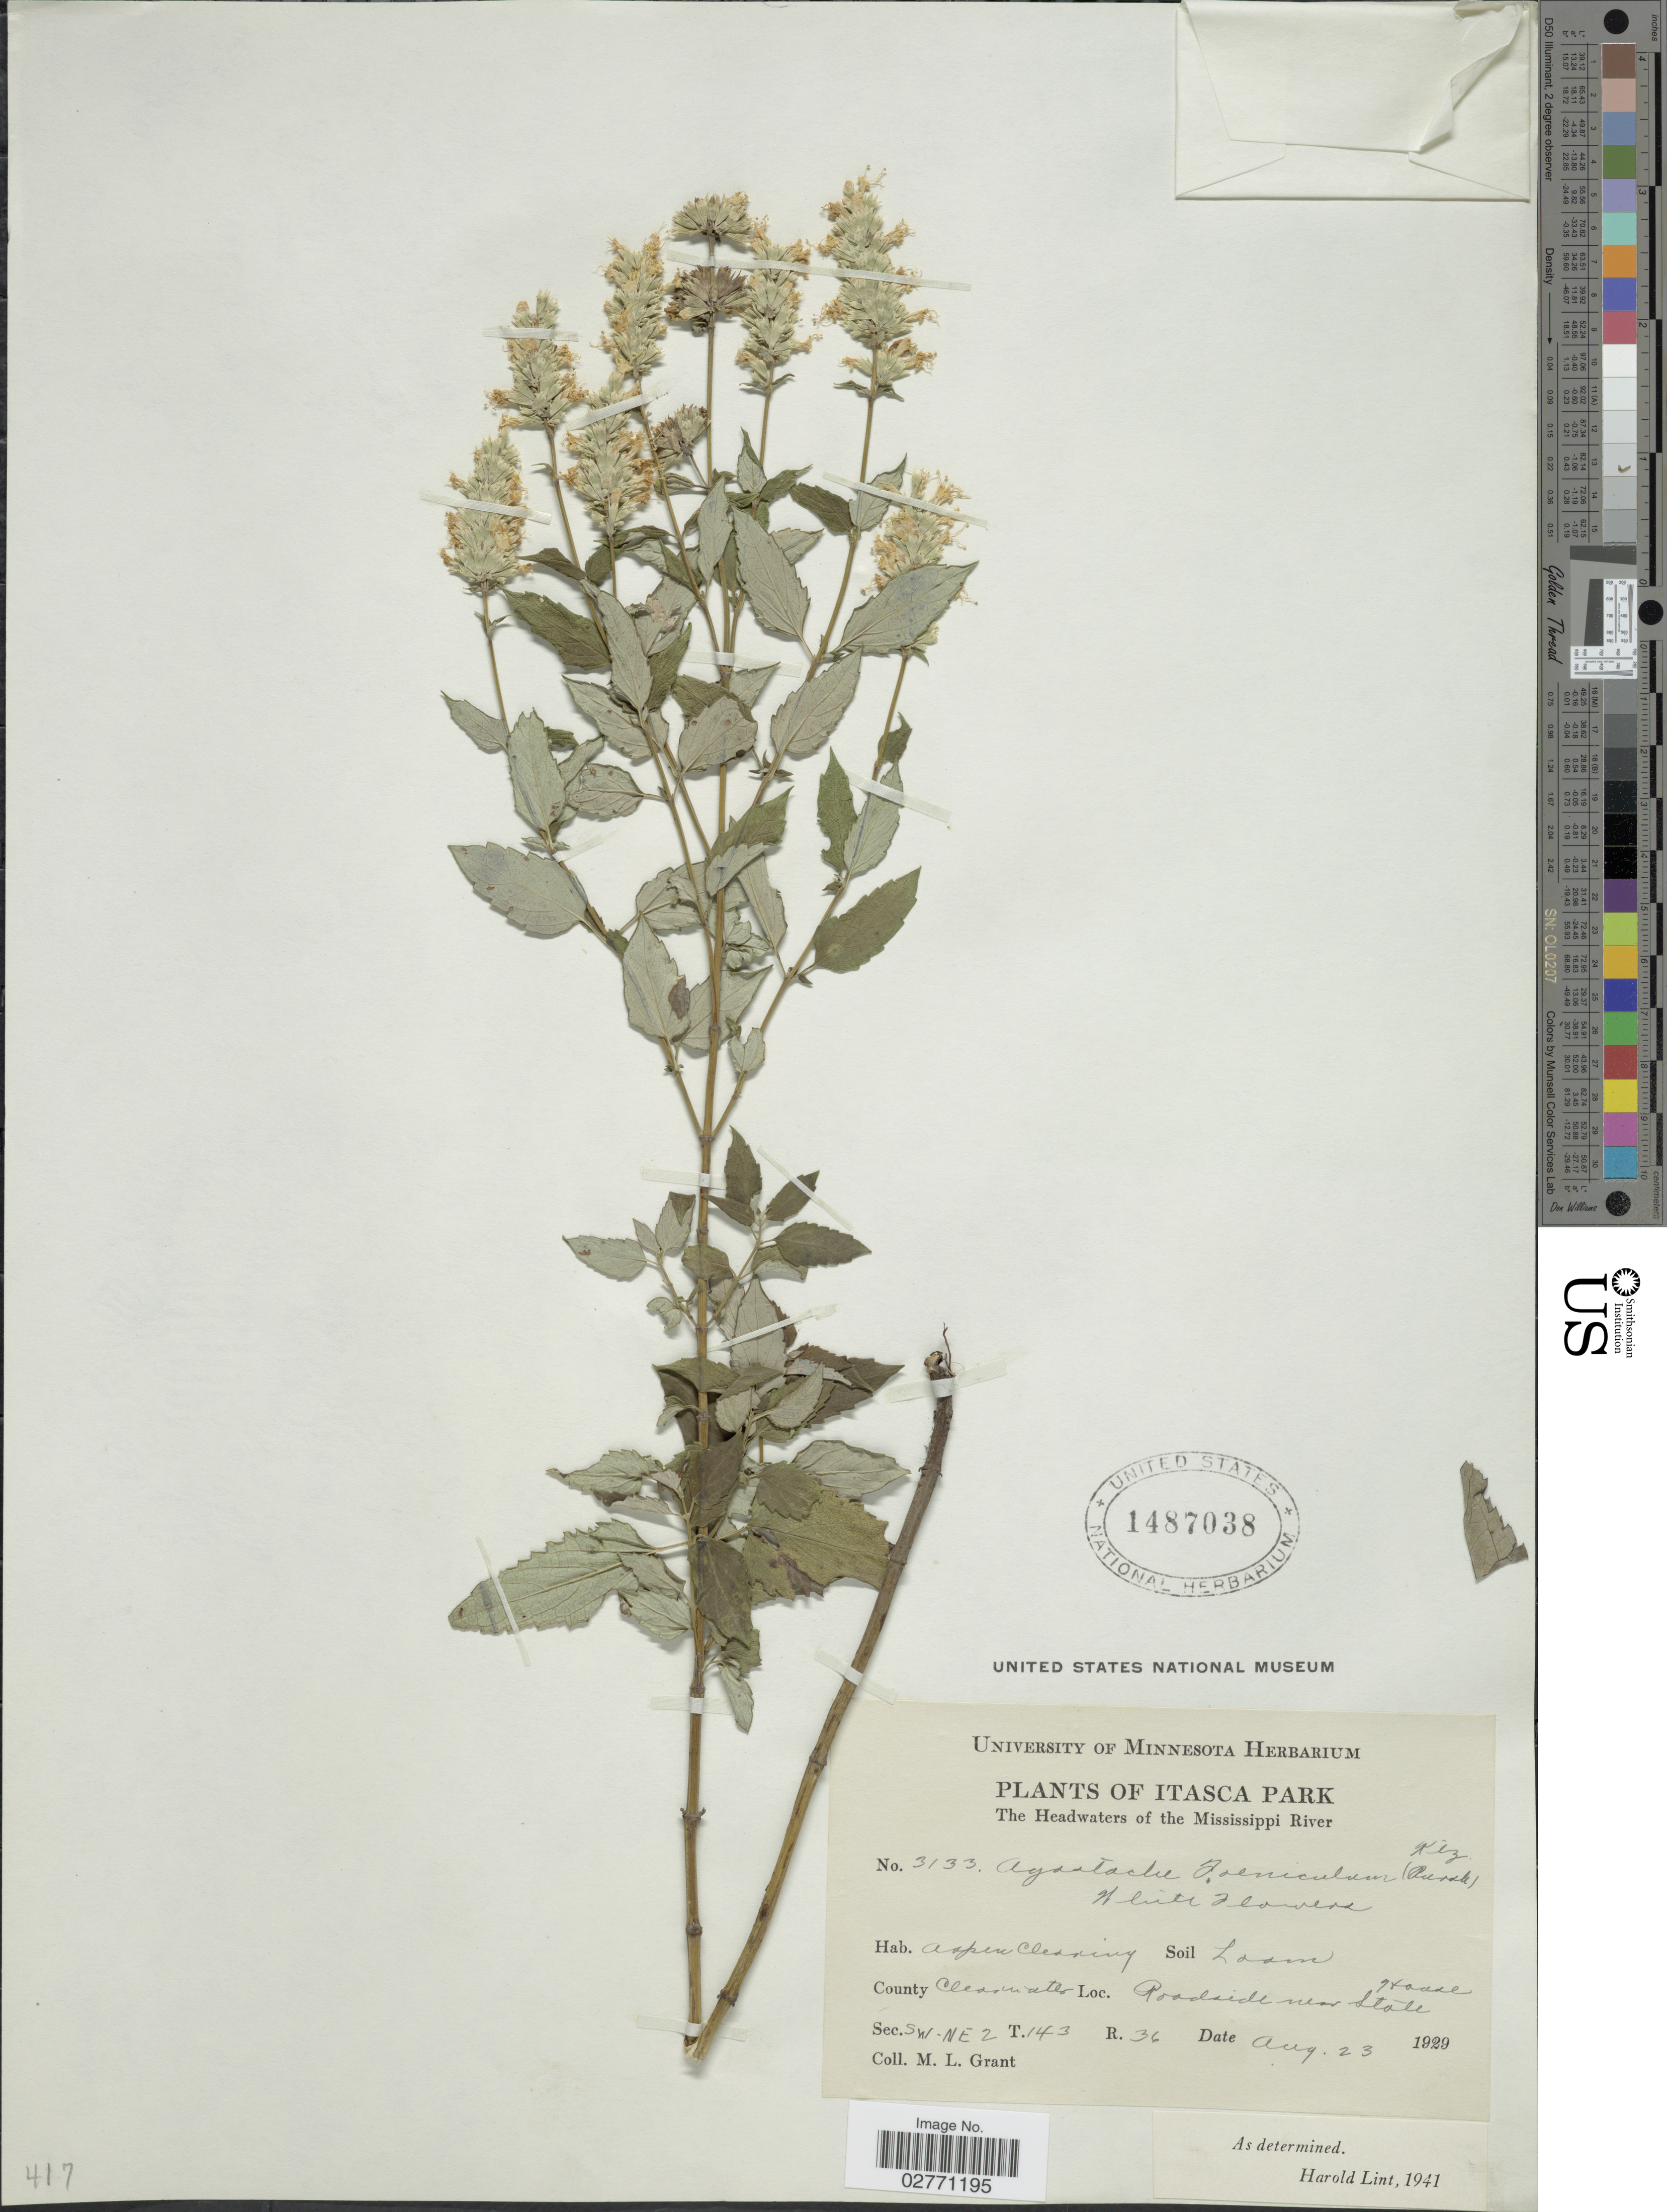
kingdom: Plantae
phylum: Tracheophyta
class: Magnoliopsida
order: Lamiales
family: Lamiaceae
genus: Agastache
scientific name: Agastache foeniculum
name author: (Pursh) Kuntze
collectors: M. L. Grant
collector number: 3133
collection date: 1929-08-23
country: United States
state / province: Minnesota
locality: Itasca Park. The Headwaters of the Mississippi River. Aspen Clearing. County Clearwater. Roadside near State House. Sec. SW-NE 2. T. 143. R. 36.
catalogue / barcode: US 1487038